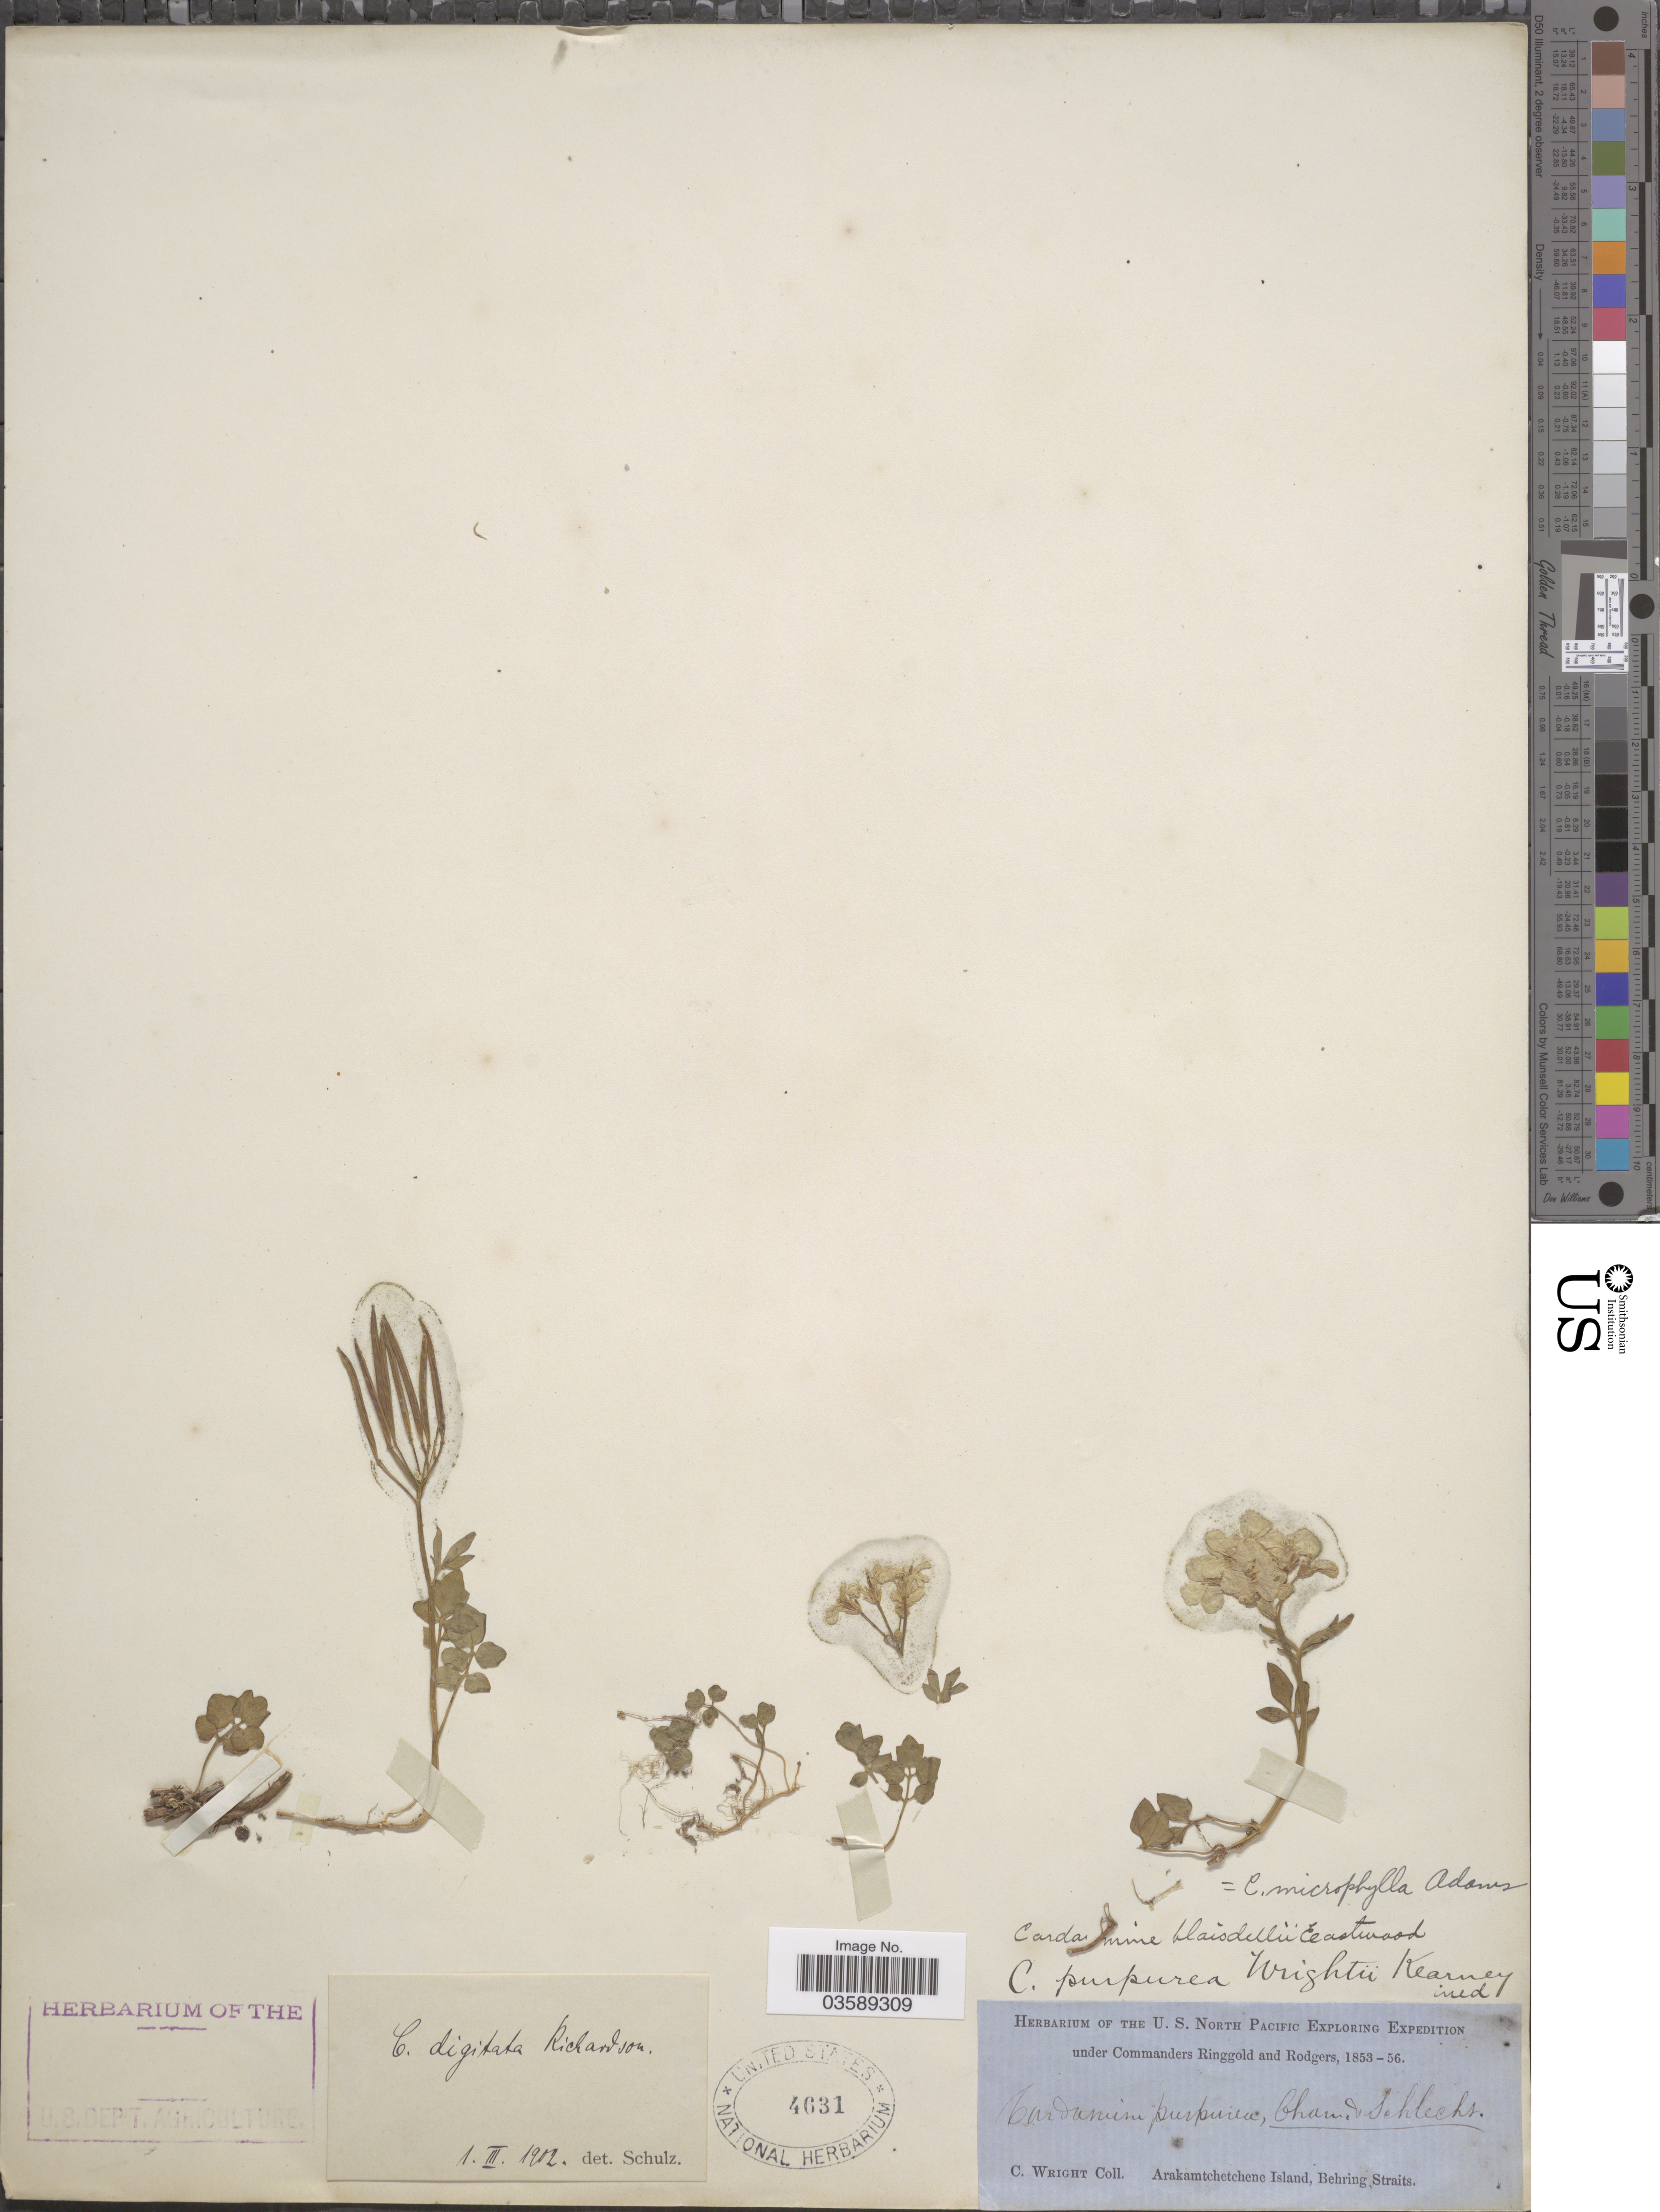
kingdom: Plantae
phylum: Tracheophyta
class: Magnoliopsida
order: Brassicales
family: Brassicaceae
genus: Cardamine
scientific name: Cardamine microphylla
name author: Adams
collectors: C. Wright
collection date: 1853/1856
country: Russian Federation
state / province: Chukotka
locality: Arakamtchetchene Island, Behring Straits.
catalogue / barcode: US 4631